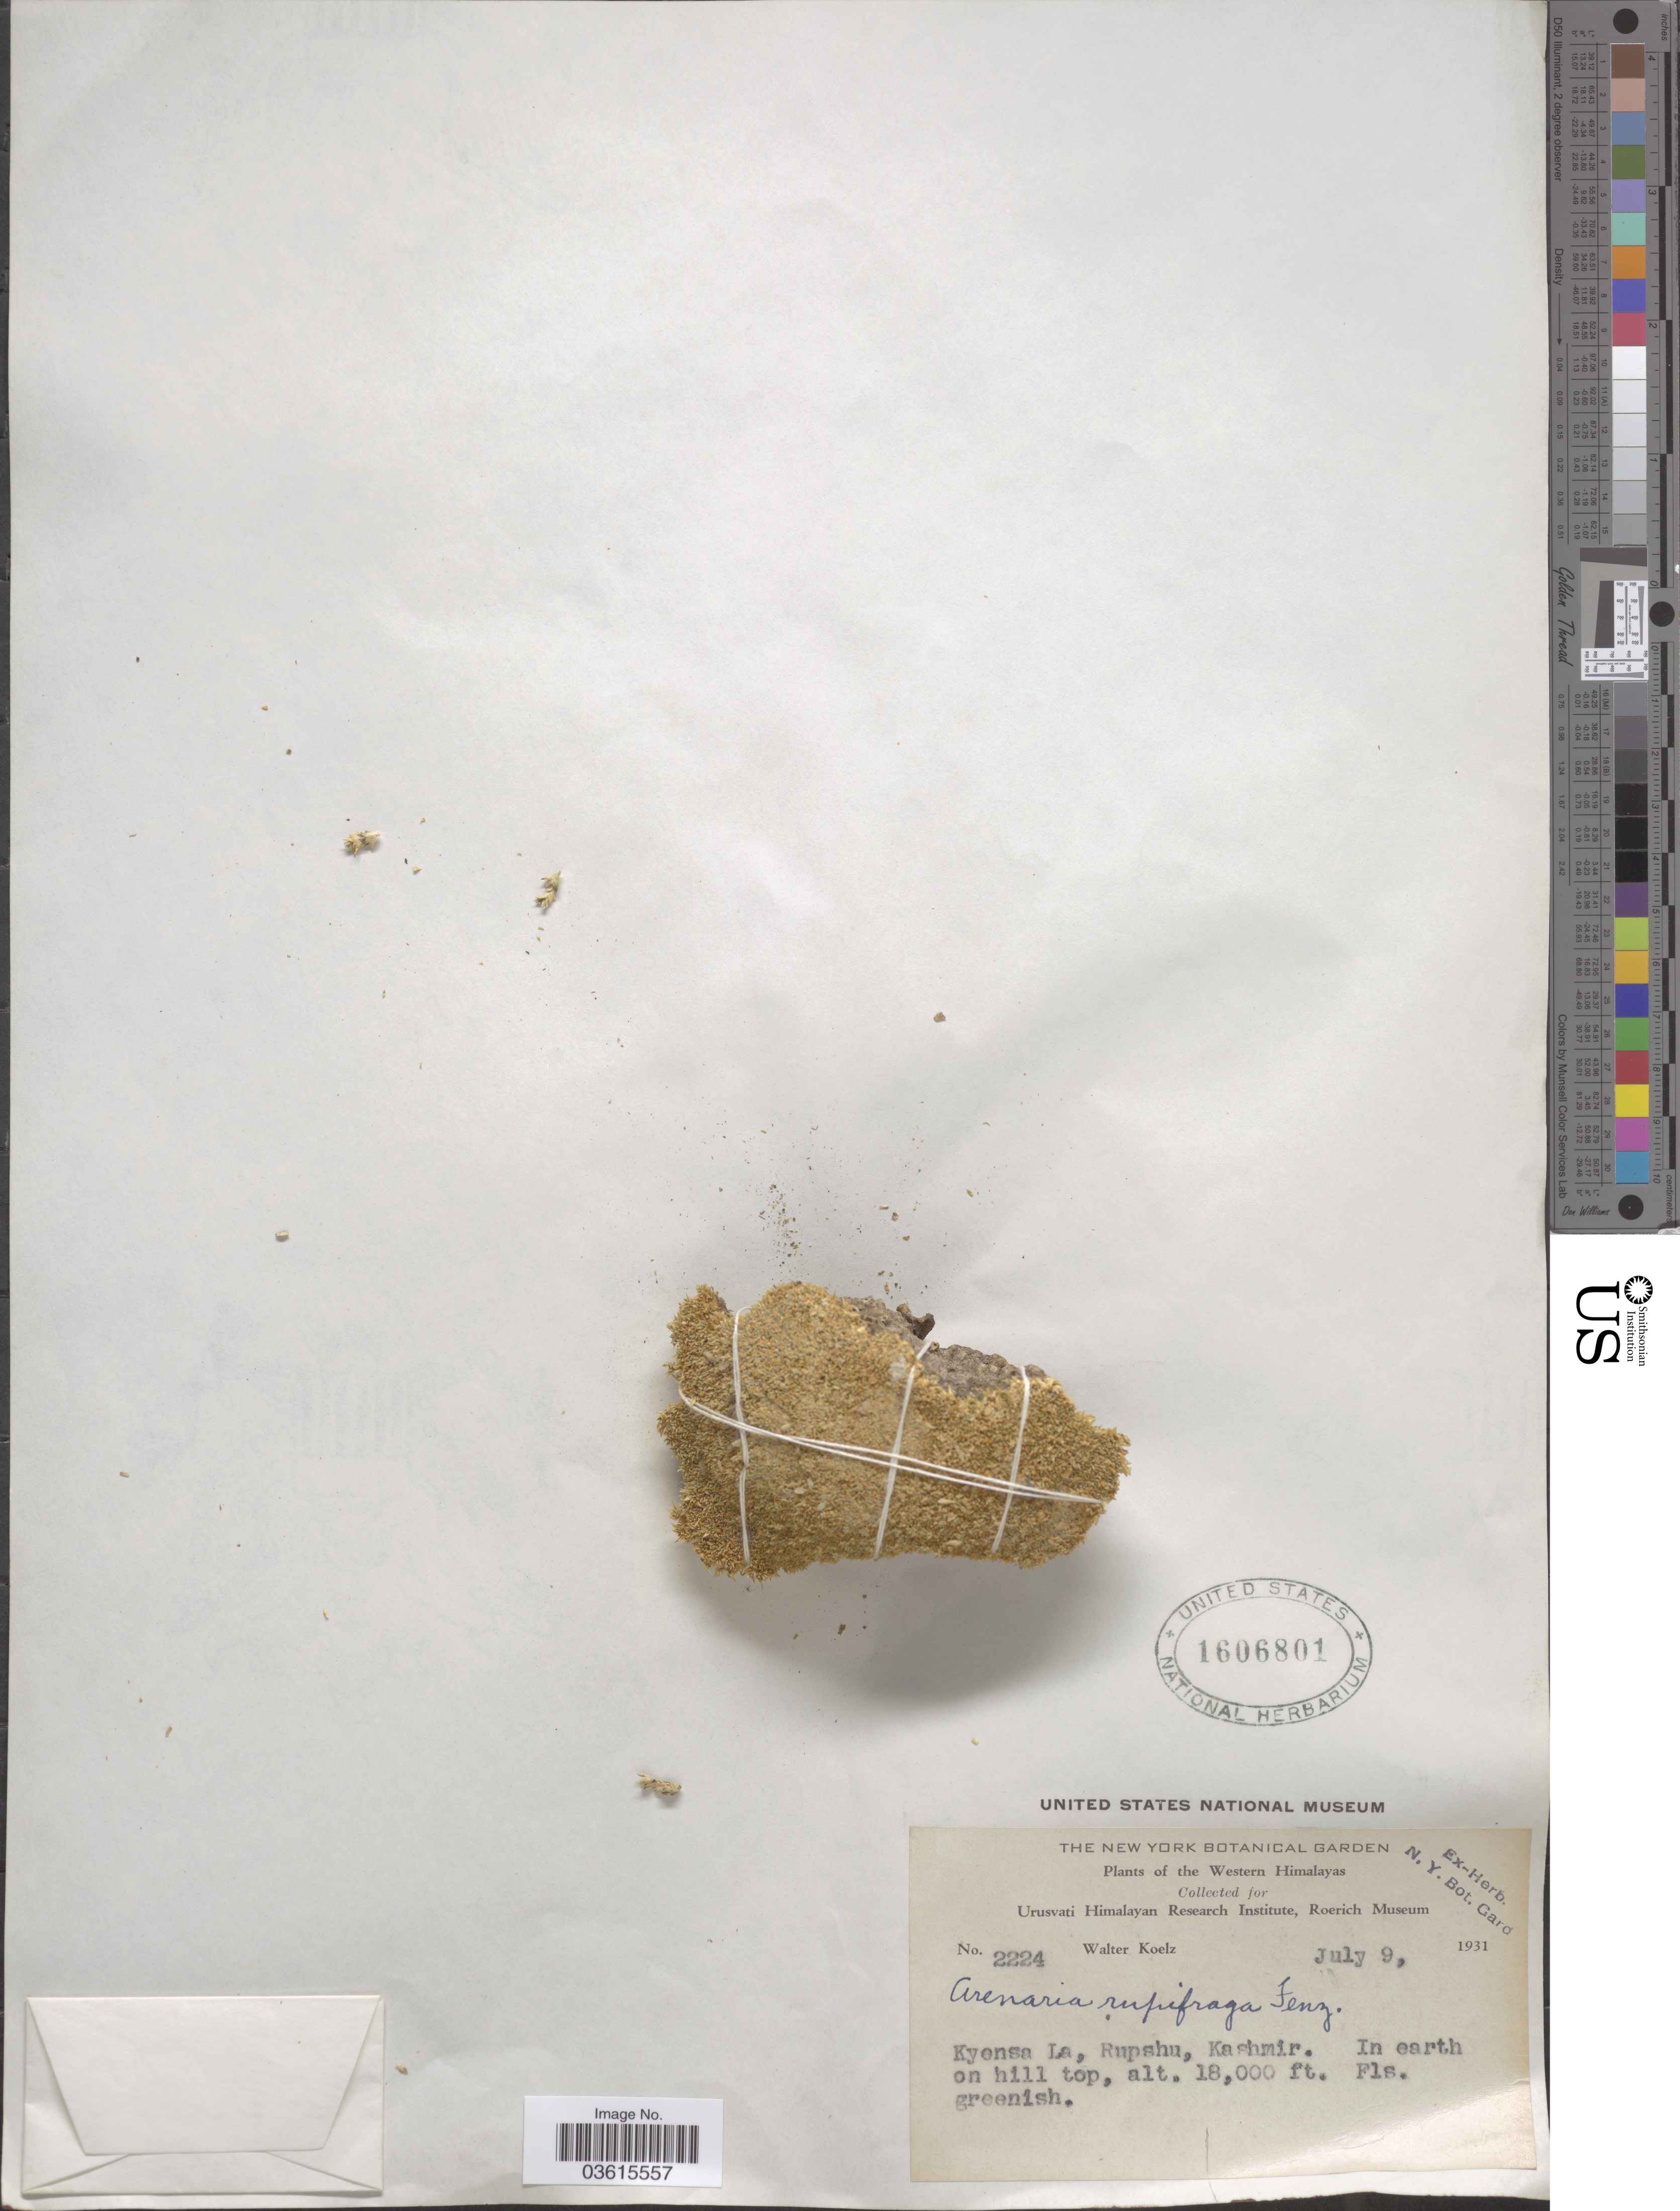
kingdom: Plantae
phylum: Tracheophyta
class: Magnoliopsida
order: Caryophyllales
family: Caryophyllaceae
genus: Arenaria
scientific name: Arenaria rupifraga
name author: (Kar. & Kir.) Fenzl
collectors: W. N. Koelz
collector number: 2224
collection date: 1931-07-09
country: India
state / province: Jammu and Kashmir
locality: Western Himalayas. Kyensa La, Rupshu, Kashmir.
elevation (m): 5486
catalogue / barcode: US 1606801